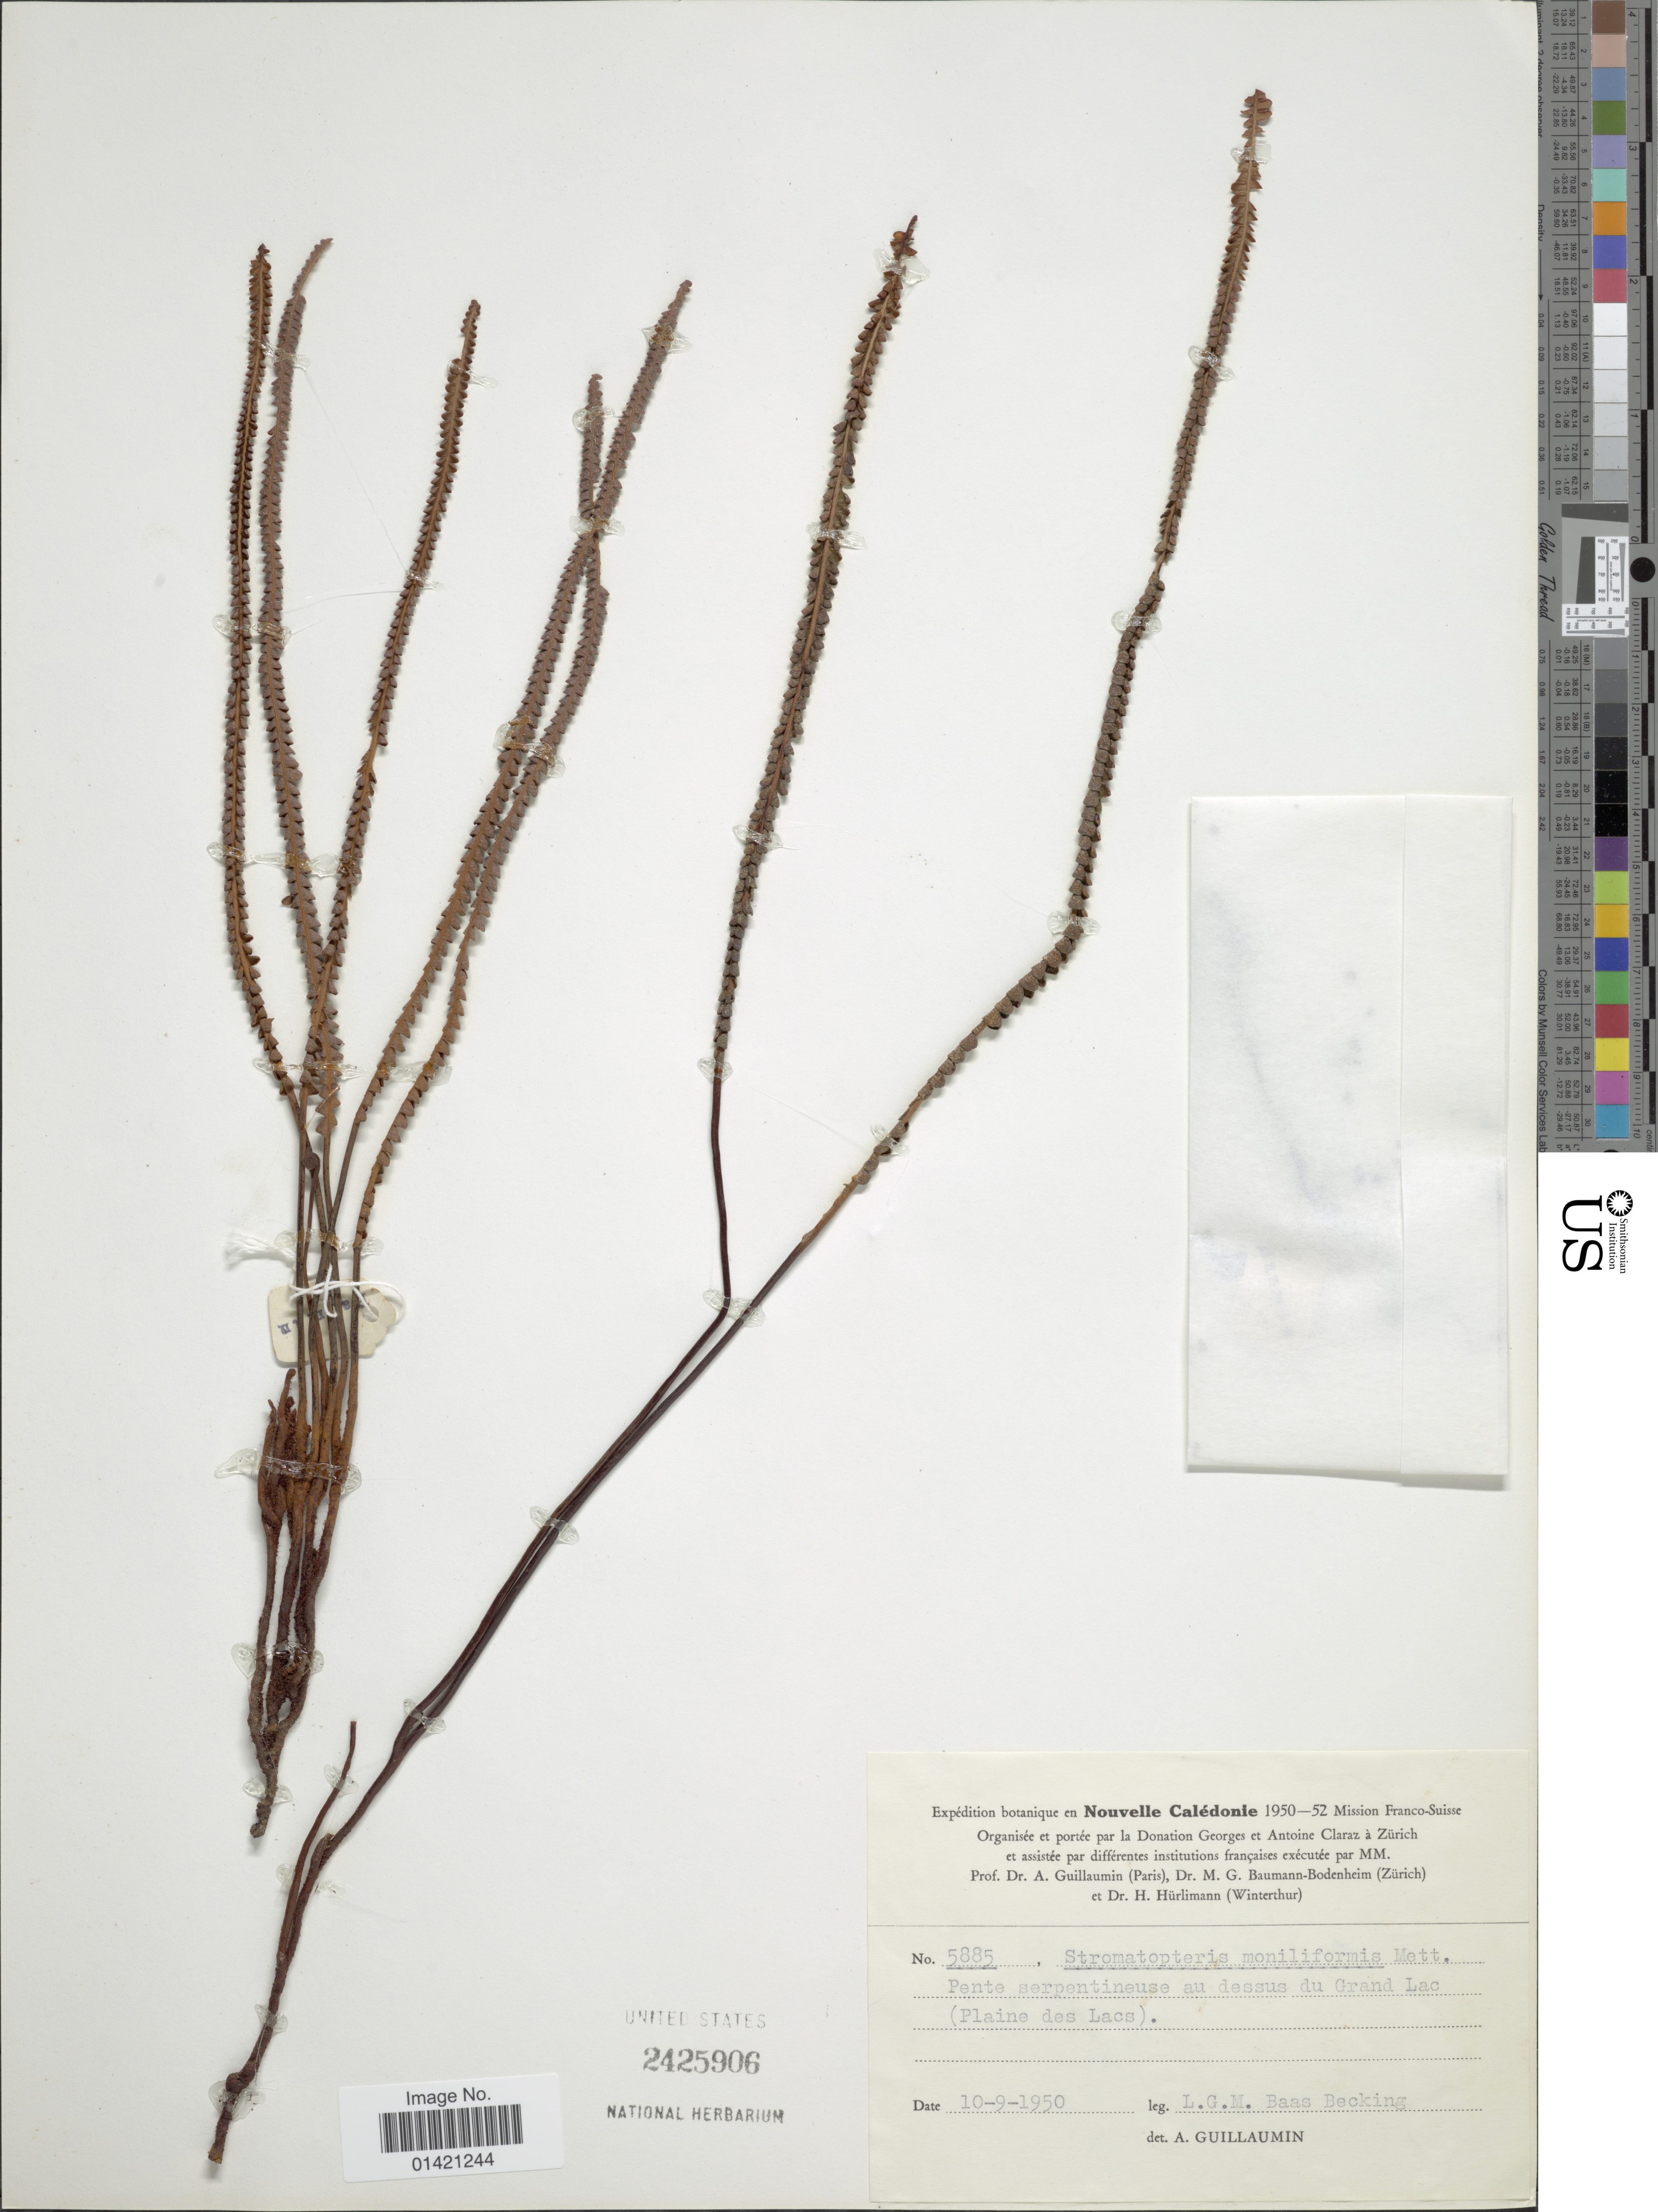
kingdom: Plantae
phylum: Tracheophyta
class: Polypodiopsida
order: Gleicheniales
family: Gleicheniaceae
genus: Stromatopteris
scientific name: Stromatopteris moniliformis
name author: Mett.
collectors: L. Baas Becking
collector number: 5885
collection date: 1950-09-10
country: New Caledonia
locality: Nouvelle Caledonie. Pente serpentineuse au dessus du Grand Lac (Plaine des Lacs).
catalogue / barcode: US 2425906